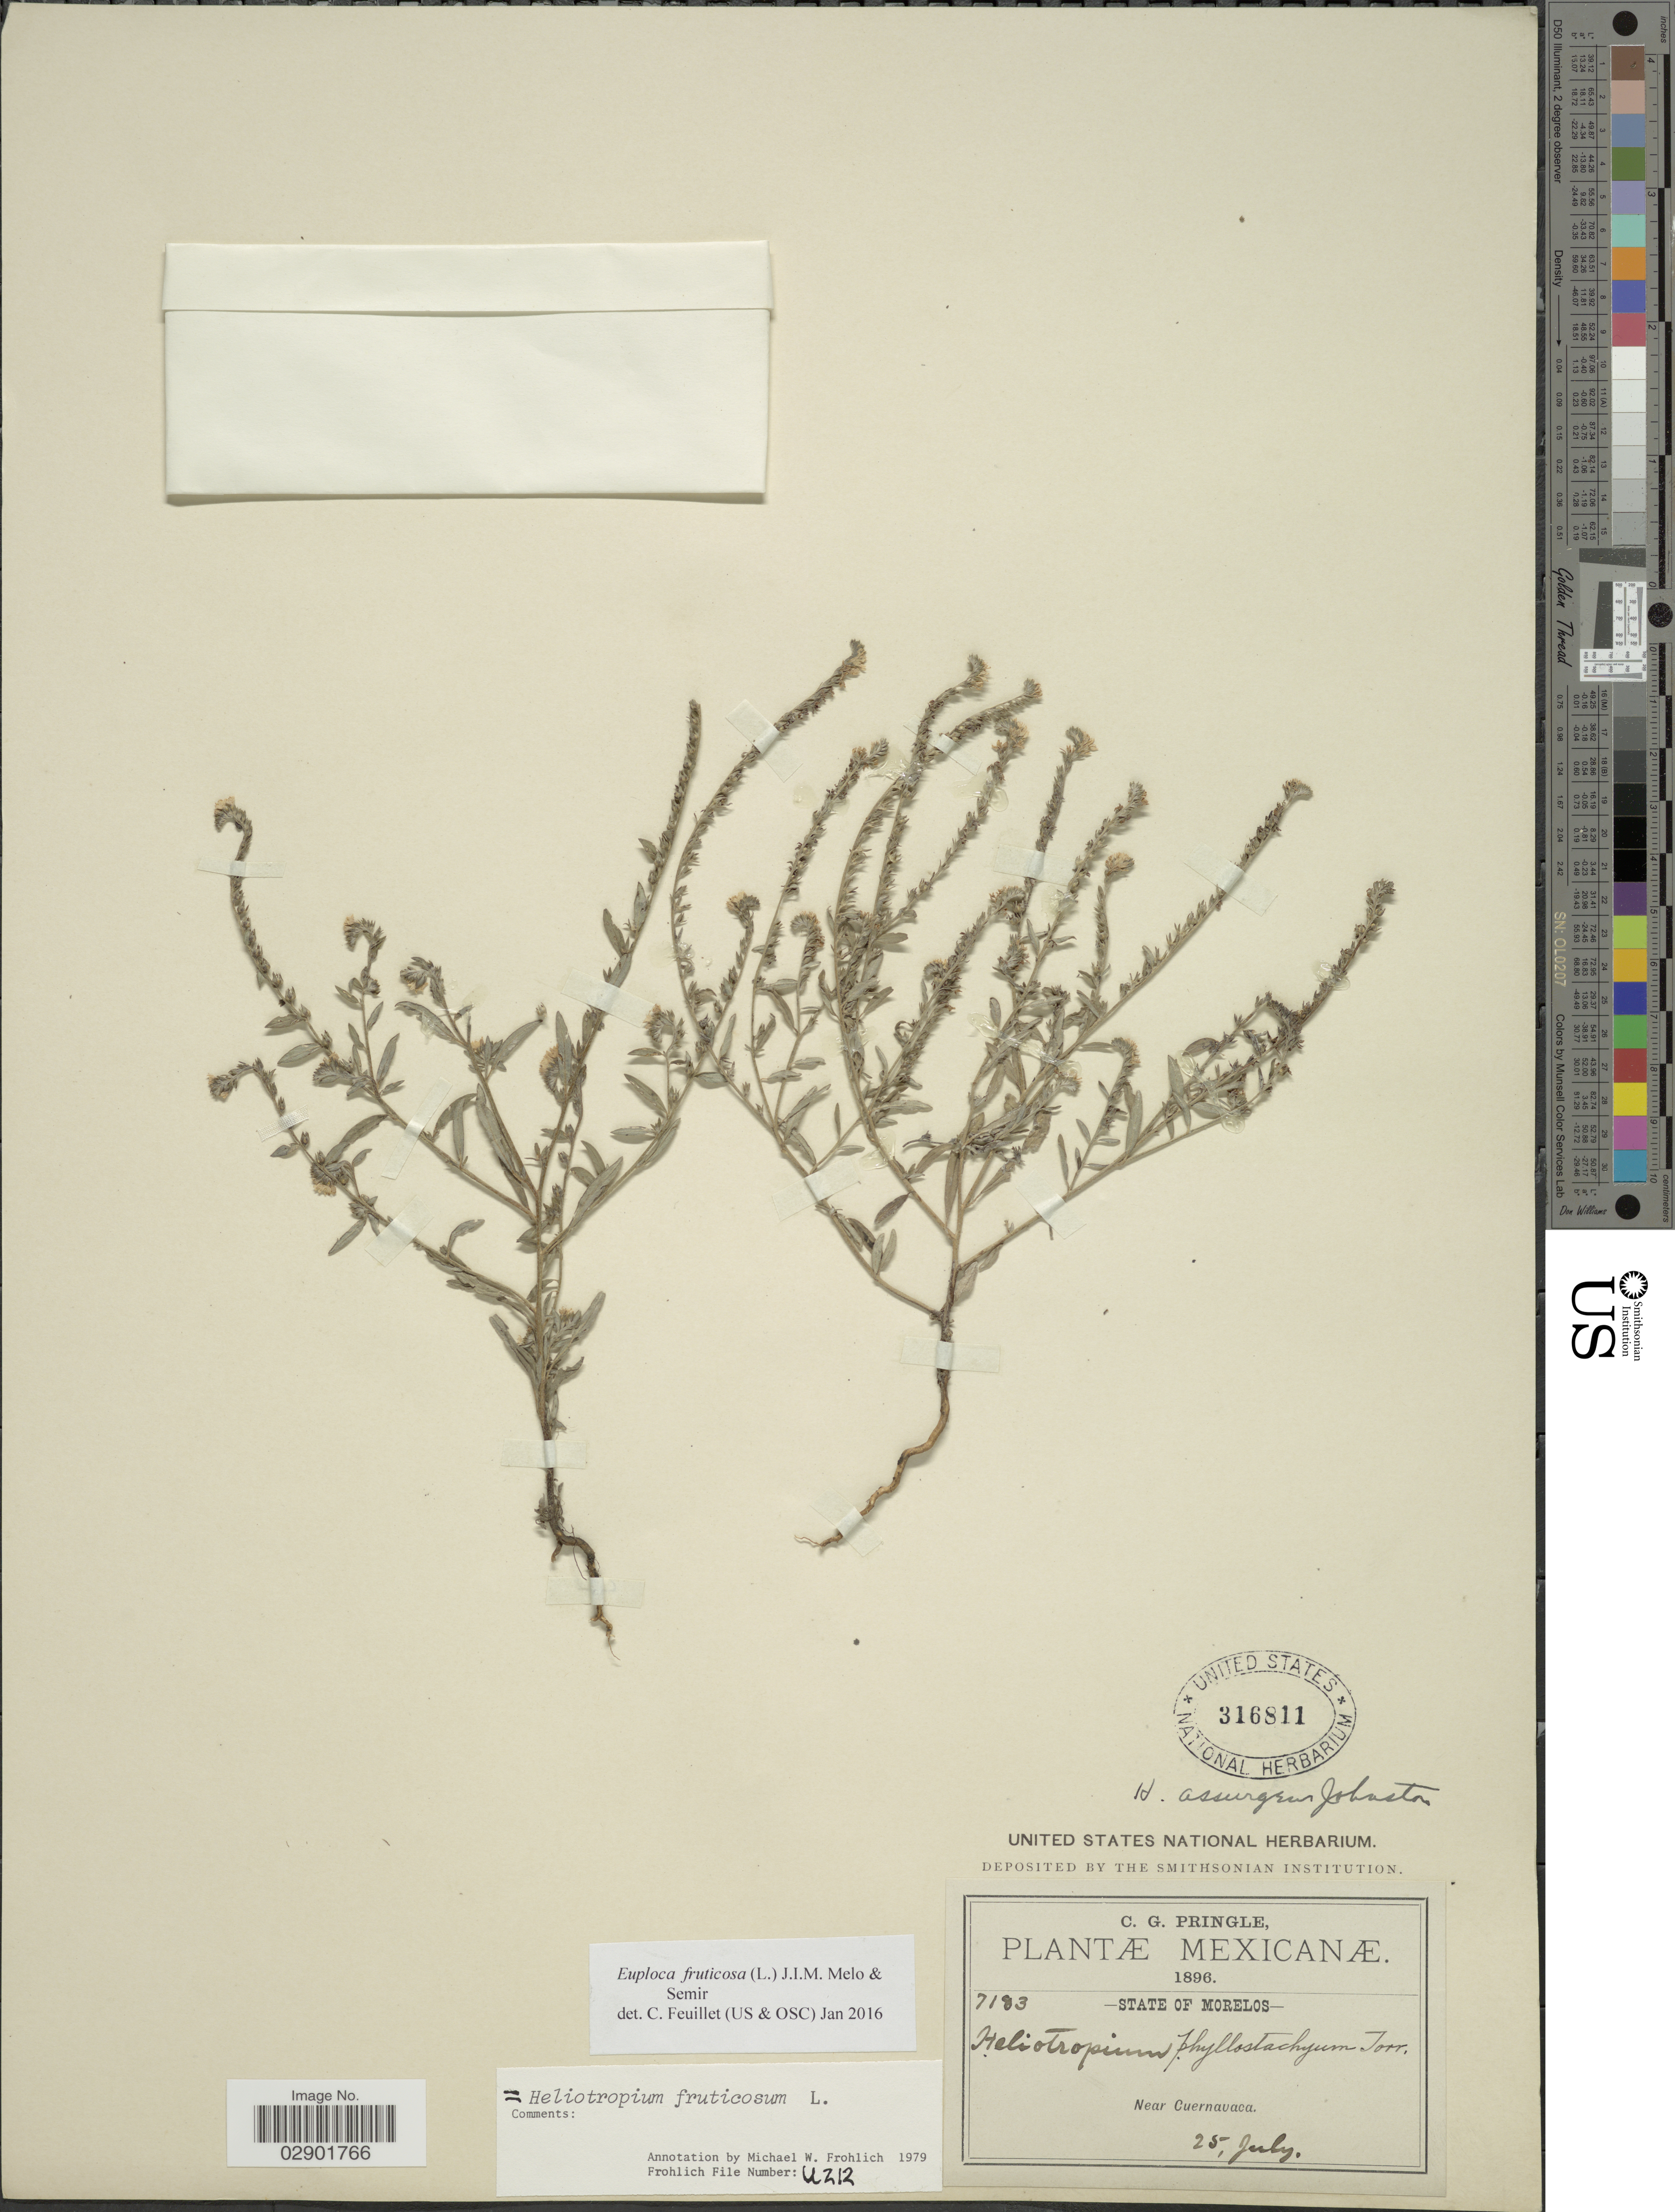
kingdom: Plantae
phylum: Tracheophyta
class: Magnoliopsida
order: Boraginales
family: Heliotropiaceae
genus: Euploca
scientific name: Euploca fruticosa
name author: (L.) J.I.M. Melo & Semir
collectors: C. G. Pringle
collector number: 7183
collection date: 1896-07-25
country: Mexico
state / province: Morelos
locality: Near Cuernavaca.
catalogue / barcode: US 316811